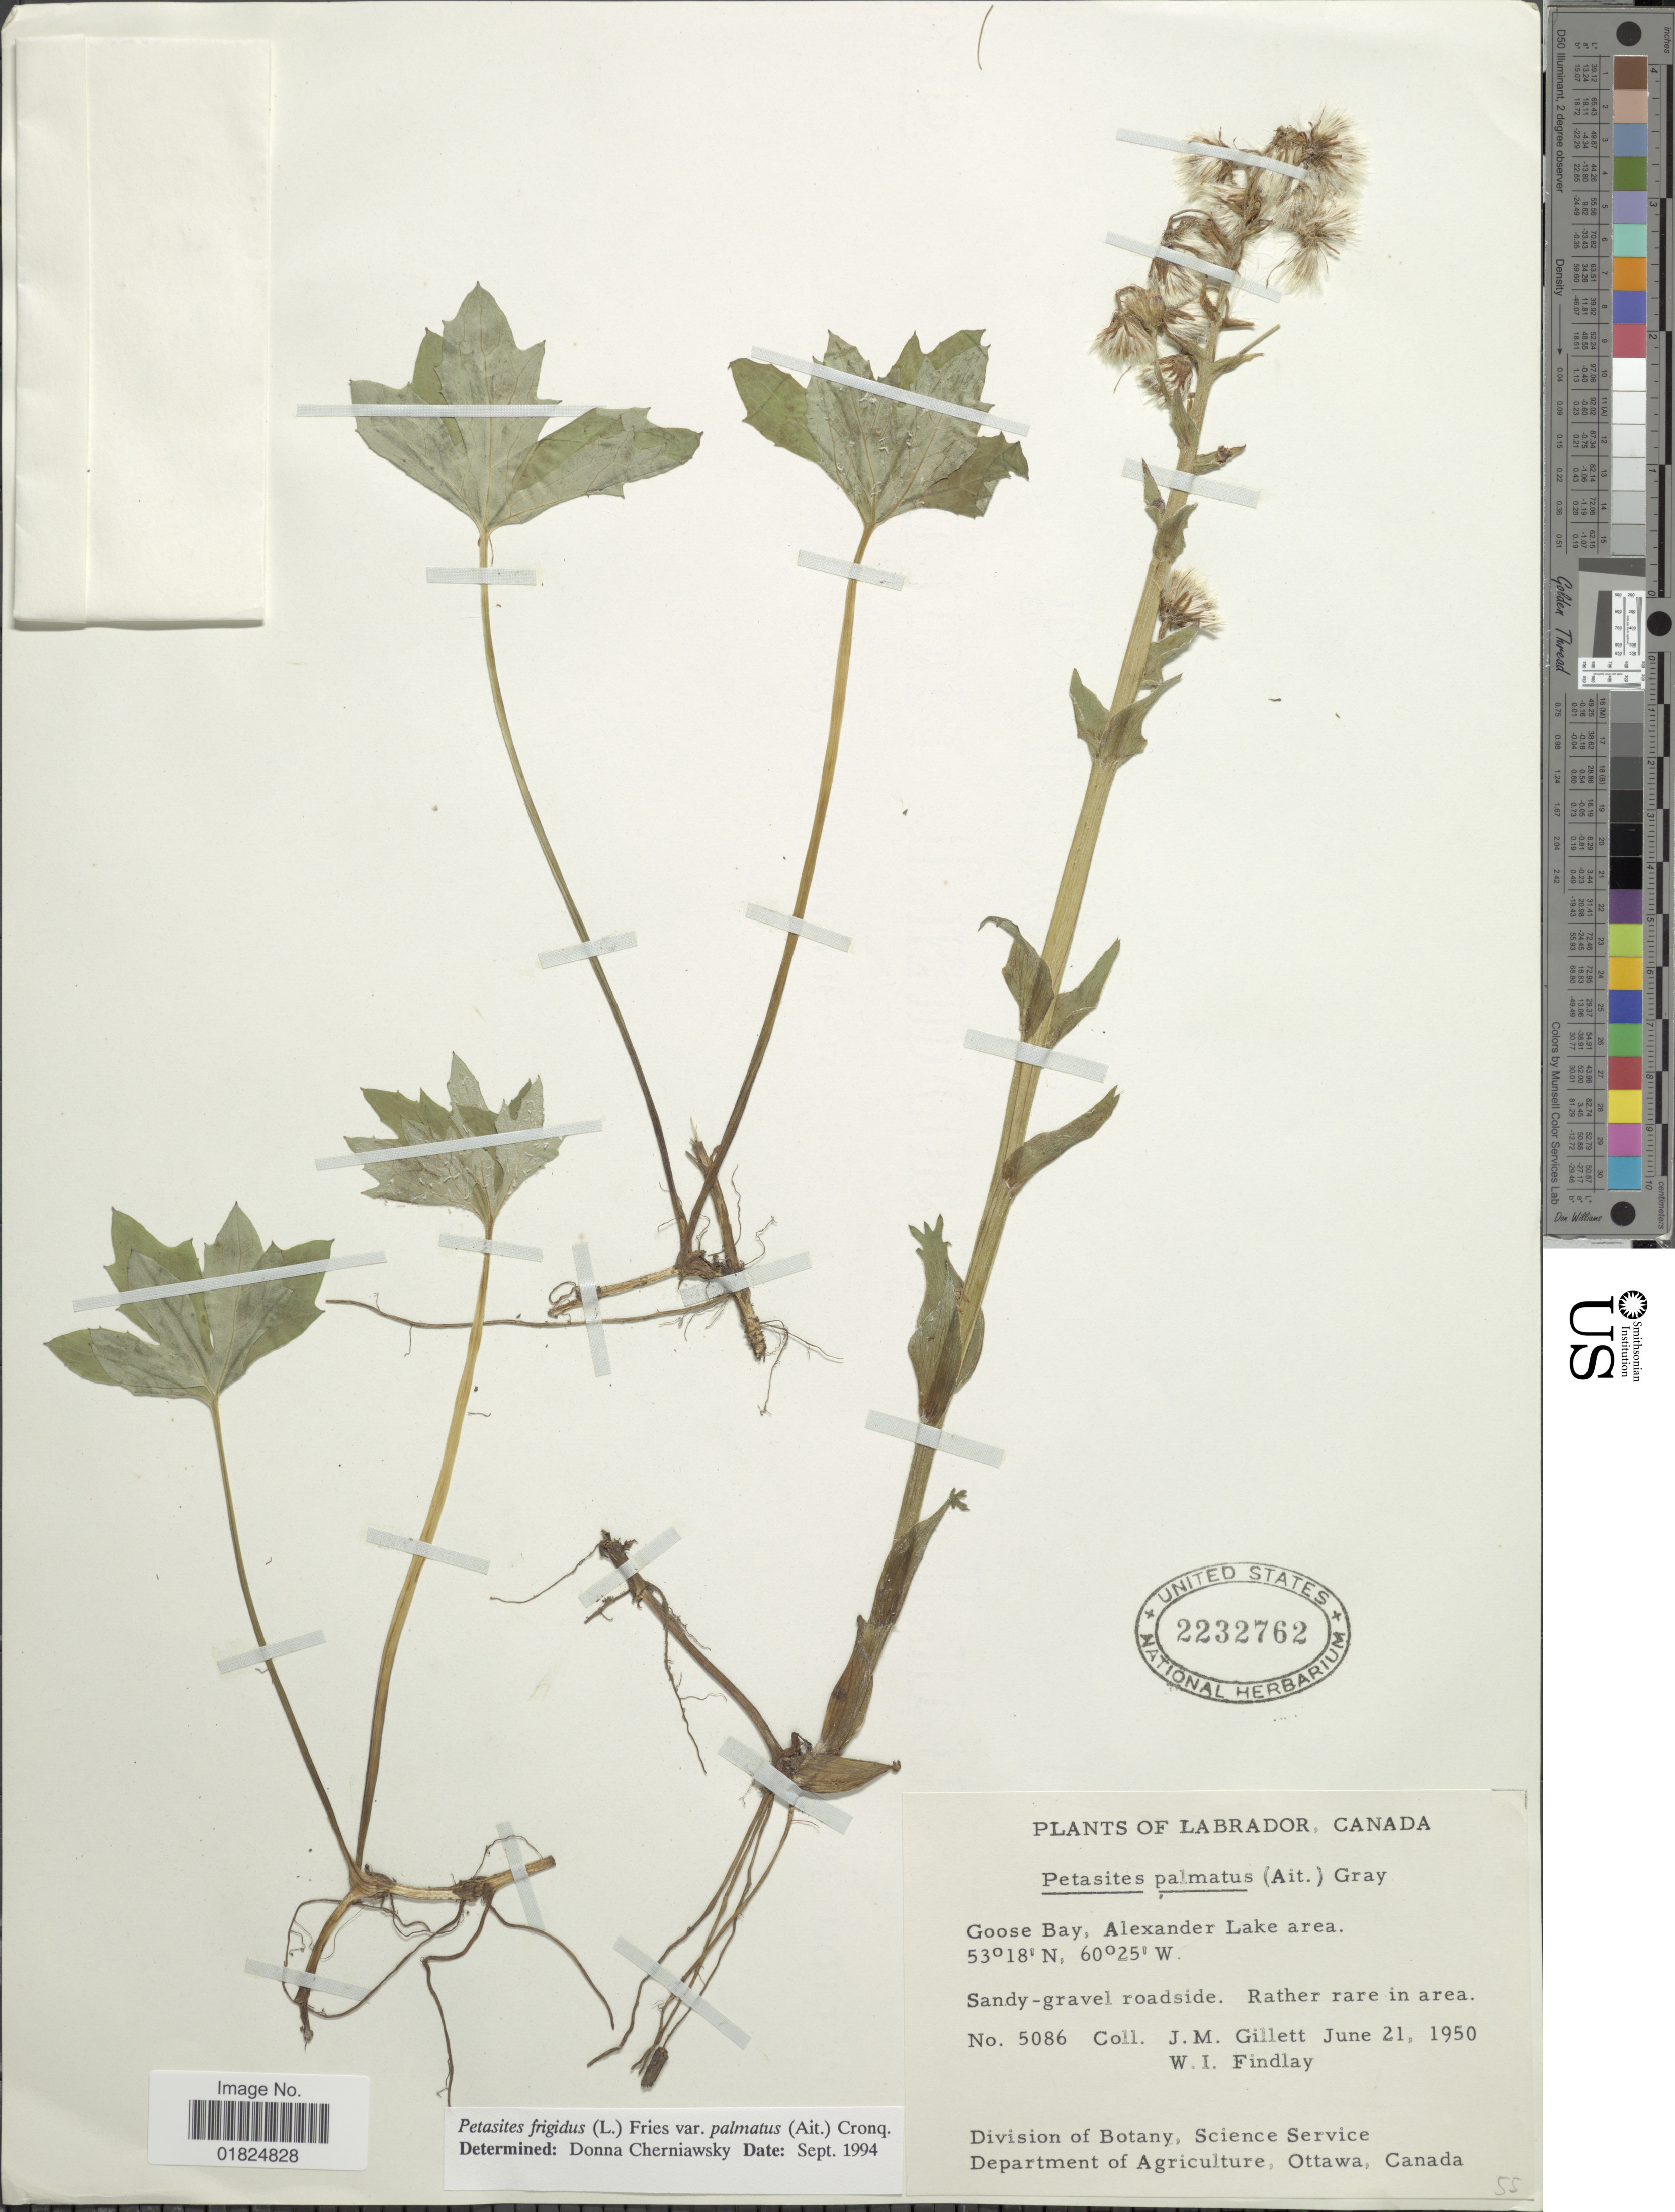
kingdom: Plantae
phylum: Tracheophyta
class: Magnoliopsida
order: Asterales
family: Asteraceae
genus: Petasites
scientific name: Petasites frigidus var. palmatus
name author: (Aiton) Cody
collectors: J. M. Gillett & W. Findlay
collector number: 5086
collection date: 1950-06-21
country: Canada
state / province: Newfoundland and Labrador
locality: Labrador, Goose Bay, Alexander Lake area.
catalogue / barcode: US 2232762